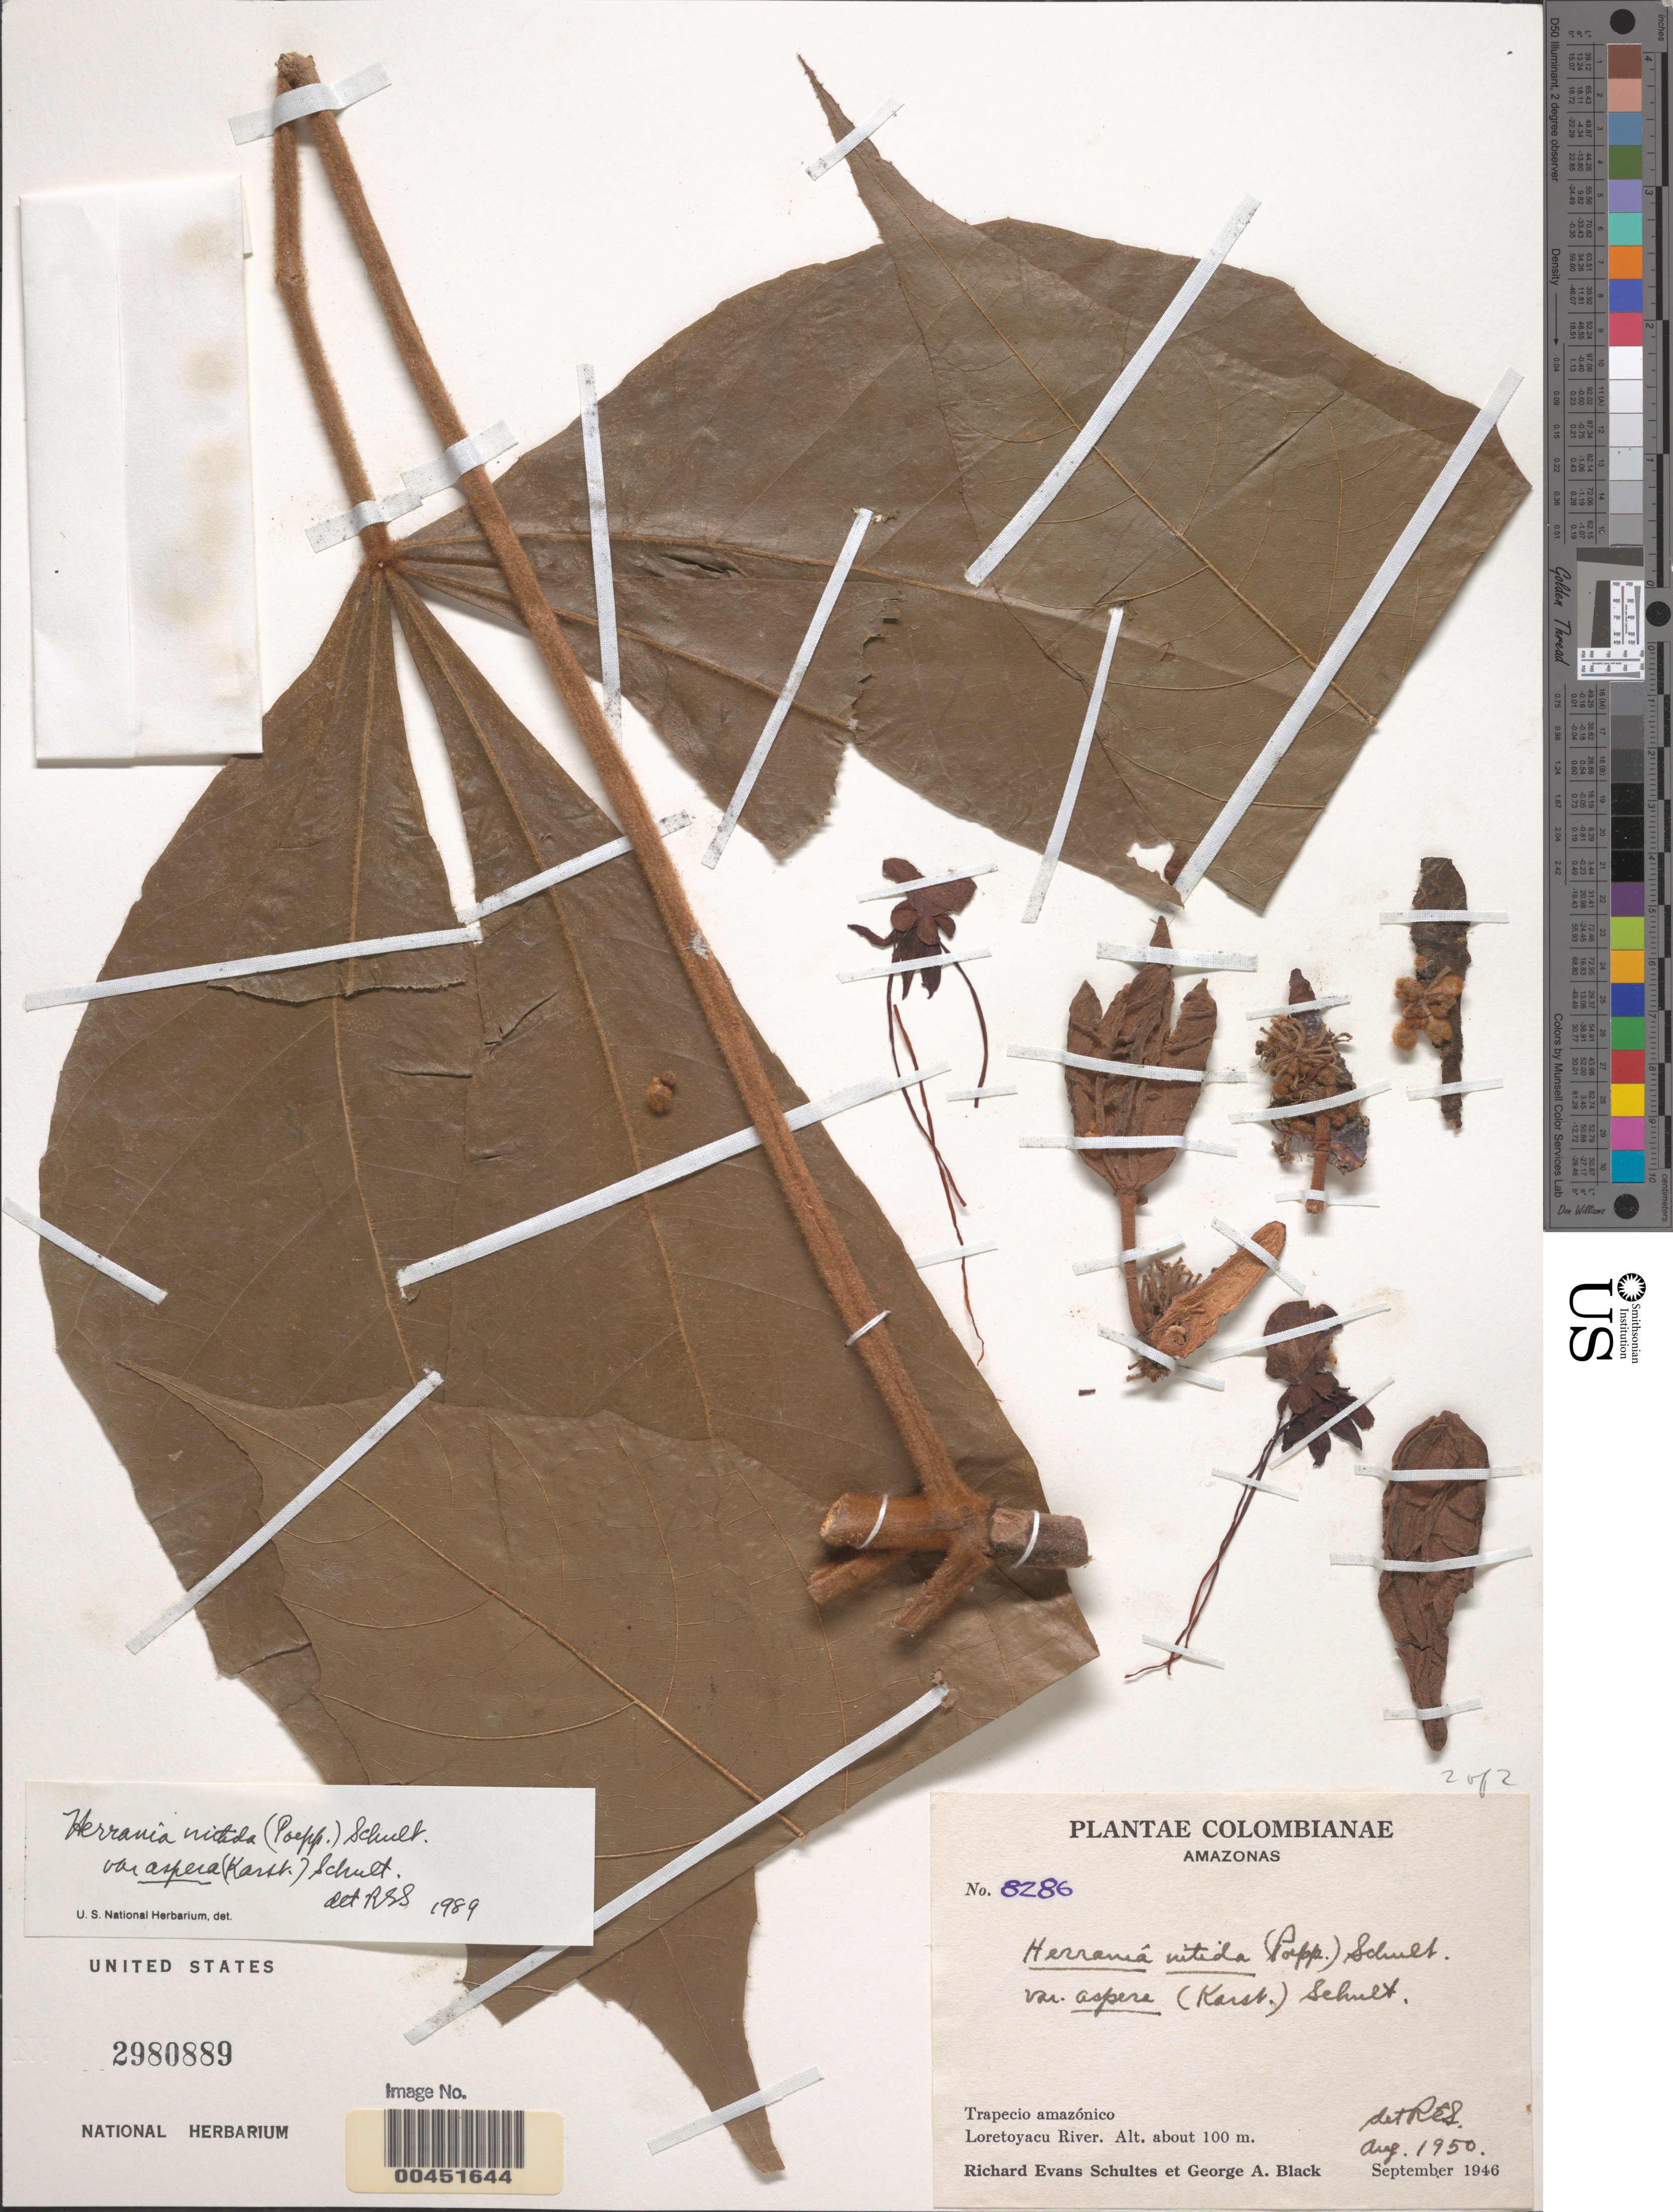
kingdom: Plantae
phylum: Tracheophyta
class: Magnoliopsida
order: Malvales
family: Malvaceae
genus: Herrania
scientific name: Herrania nitida var. aspera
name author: (H. Karst. & Triana) R.E. Schult.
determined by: Schultes, R. E.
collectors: R. E. Schultes & G. A. Black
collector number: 8286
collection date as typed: Sep 1946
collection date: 1946-09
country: Colombia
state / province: Amazônas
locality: Loreta-Yacu River.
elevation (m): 100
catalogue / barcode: US 2980889